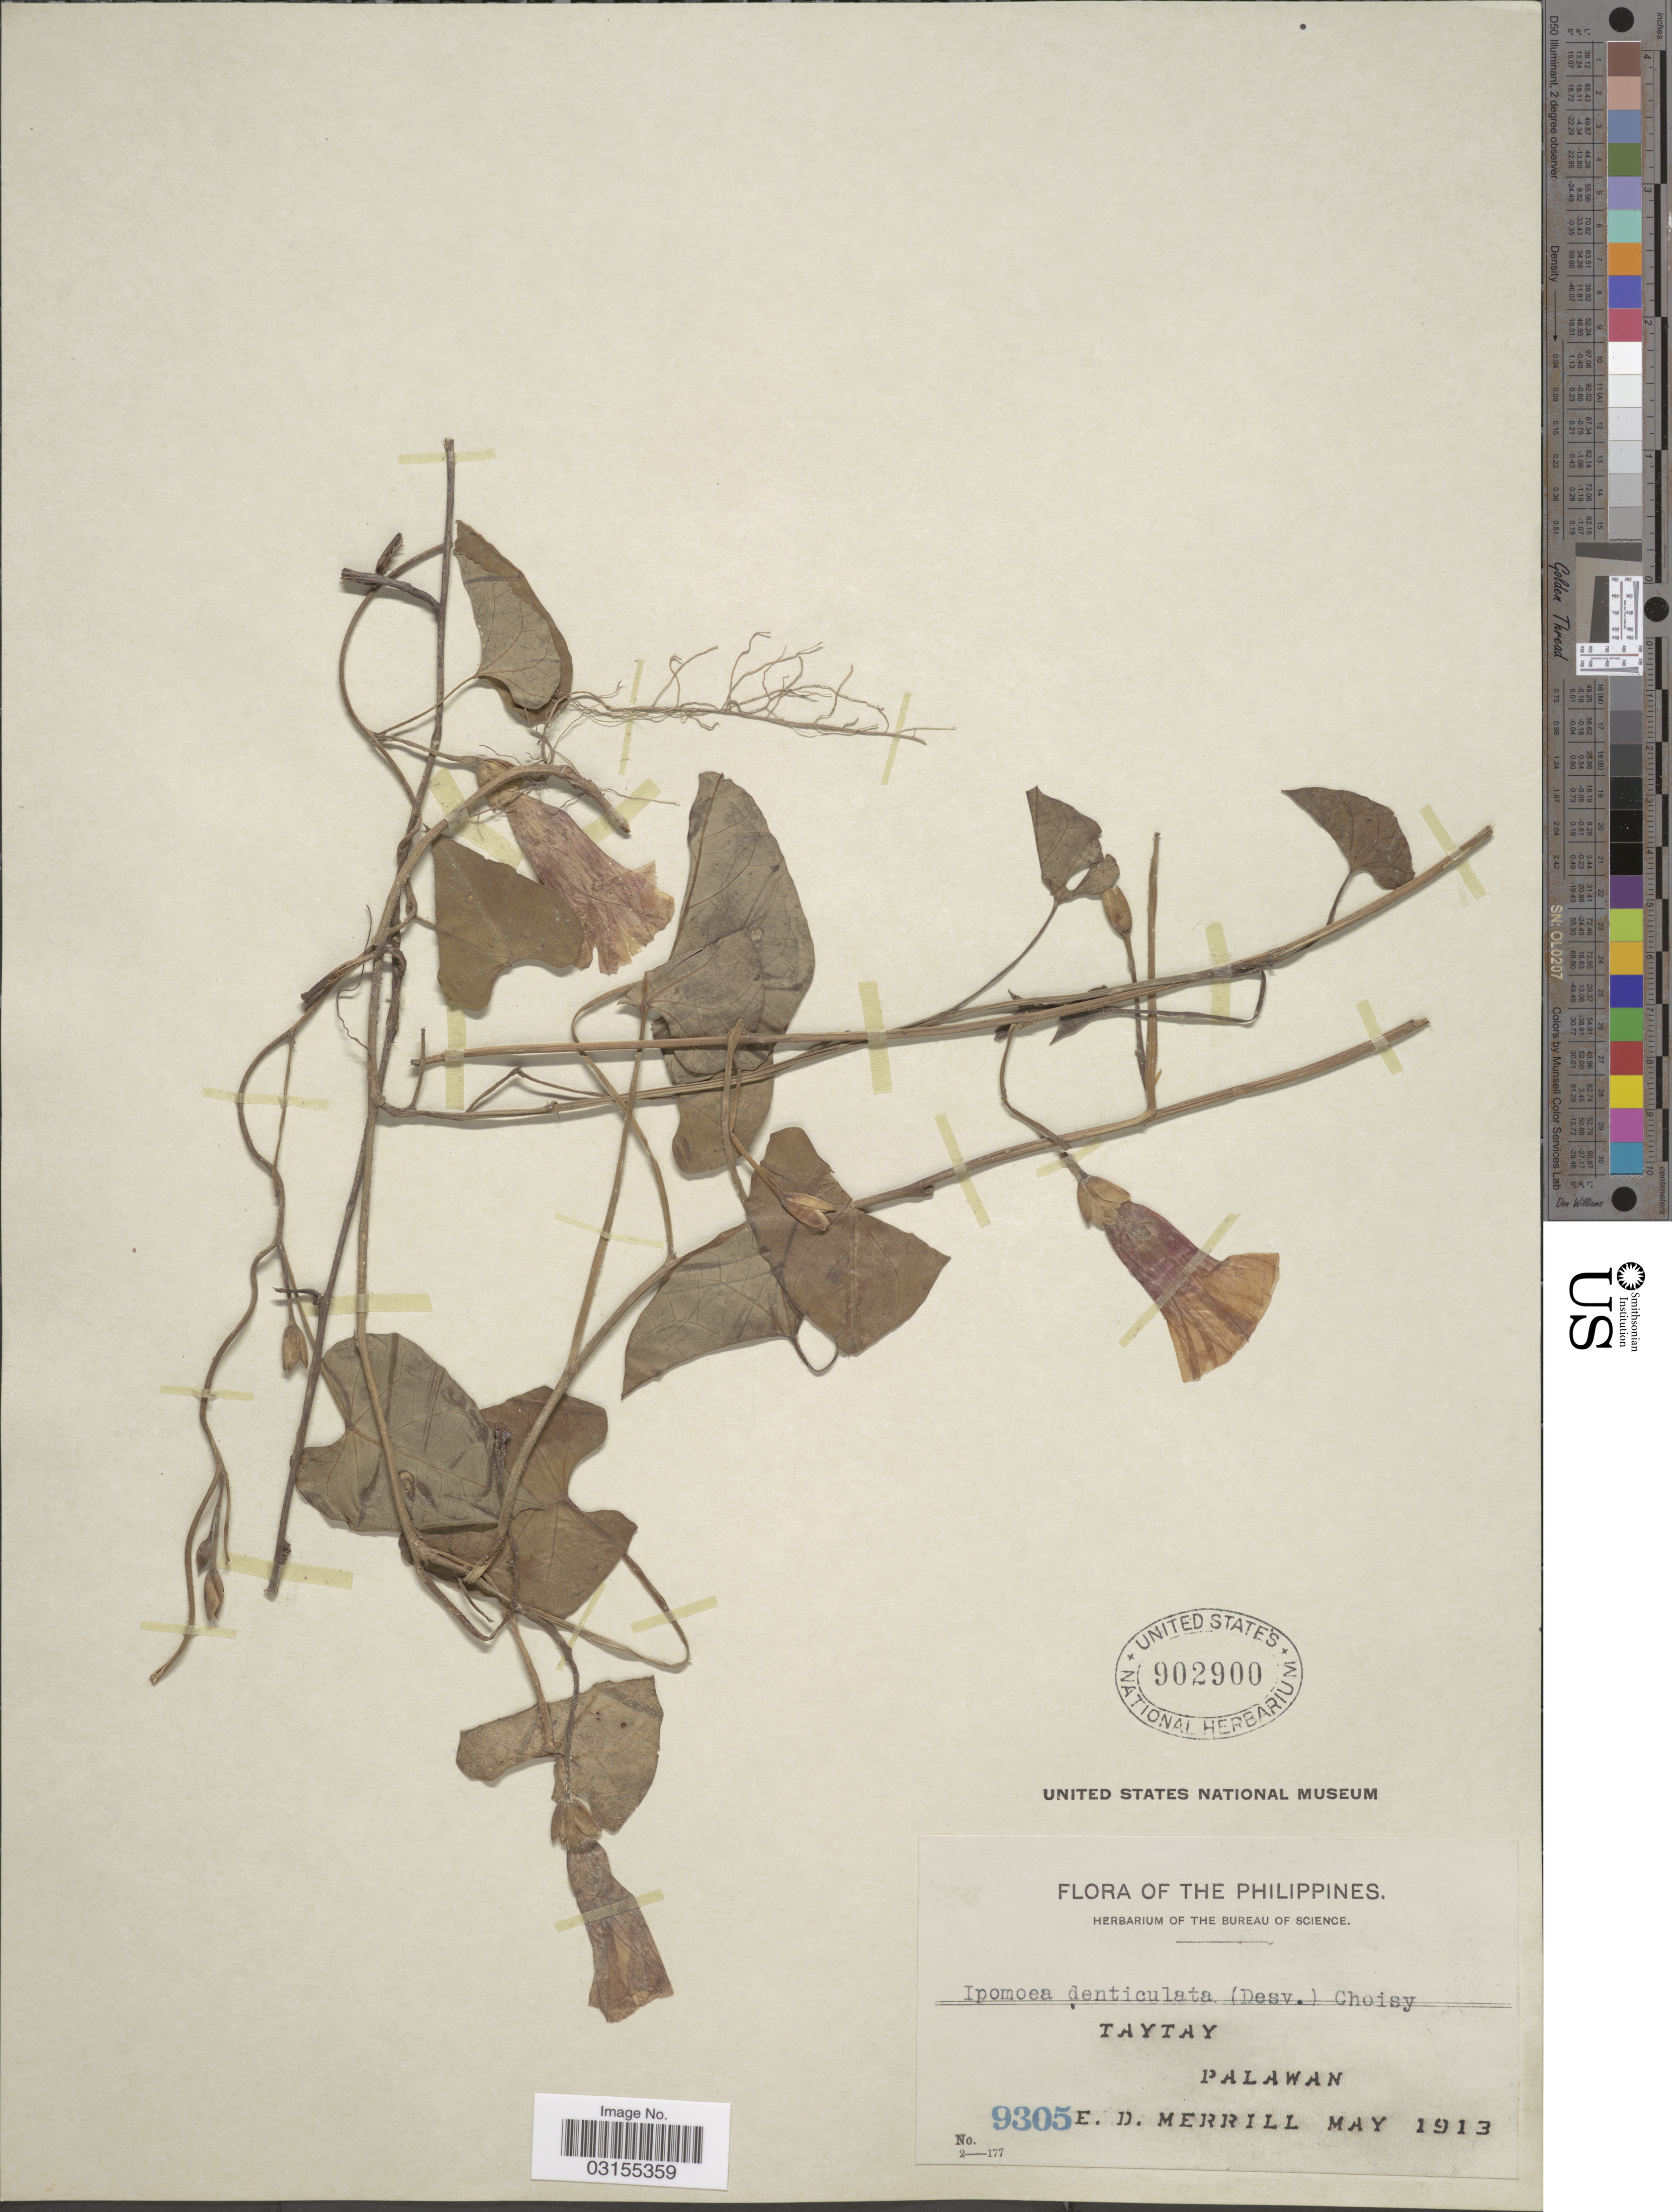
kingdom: Plantae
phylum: Tracheophyta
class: Magnoliopsida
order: Solanales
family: Convolvulaceae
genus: Ipomoea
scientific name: Ipomoea littoralis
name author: Blume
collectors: E. D. Merrill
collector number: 9305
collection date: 1913-05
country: Philippines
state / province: Mimaropa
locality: Taytay, Palawan.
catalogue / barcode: US 902900